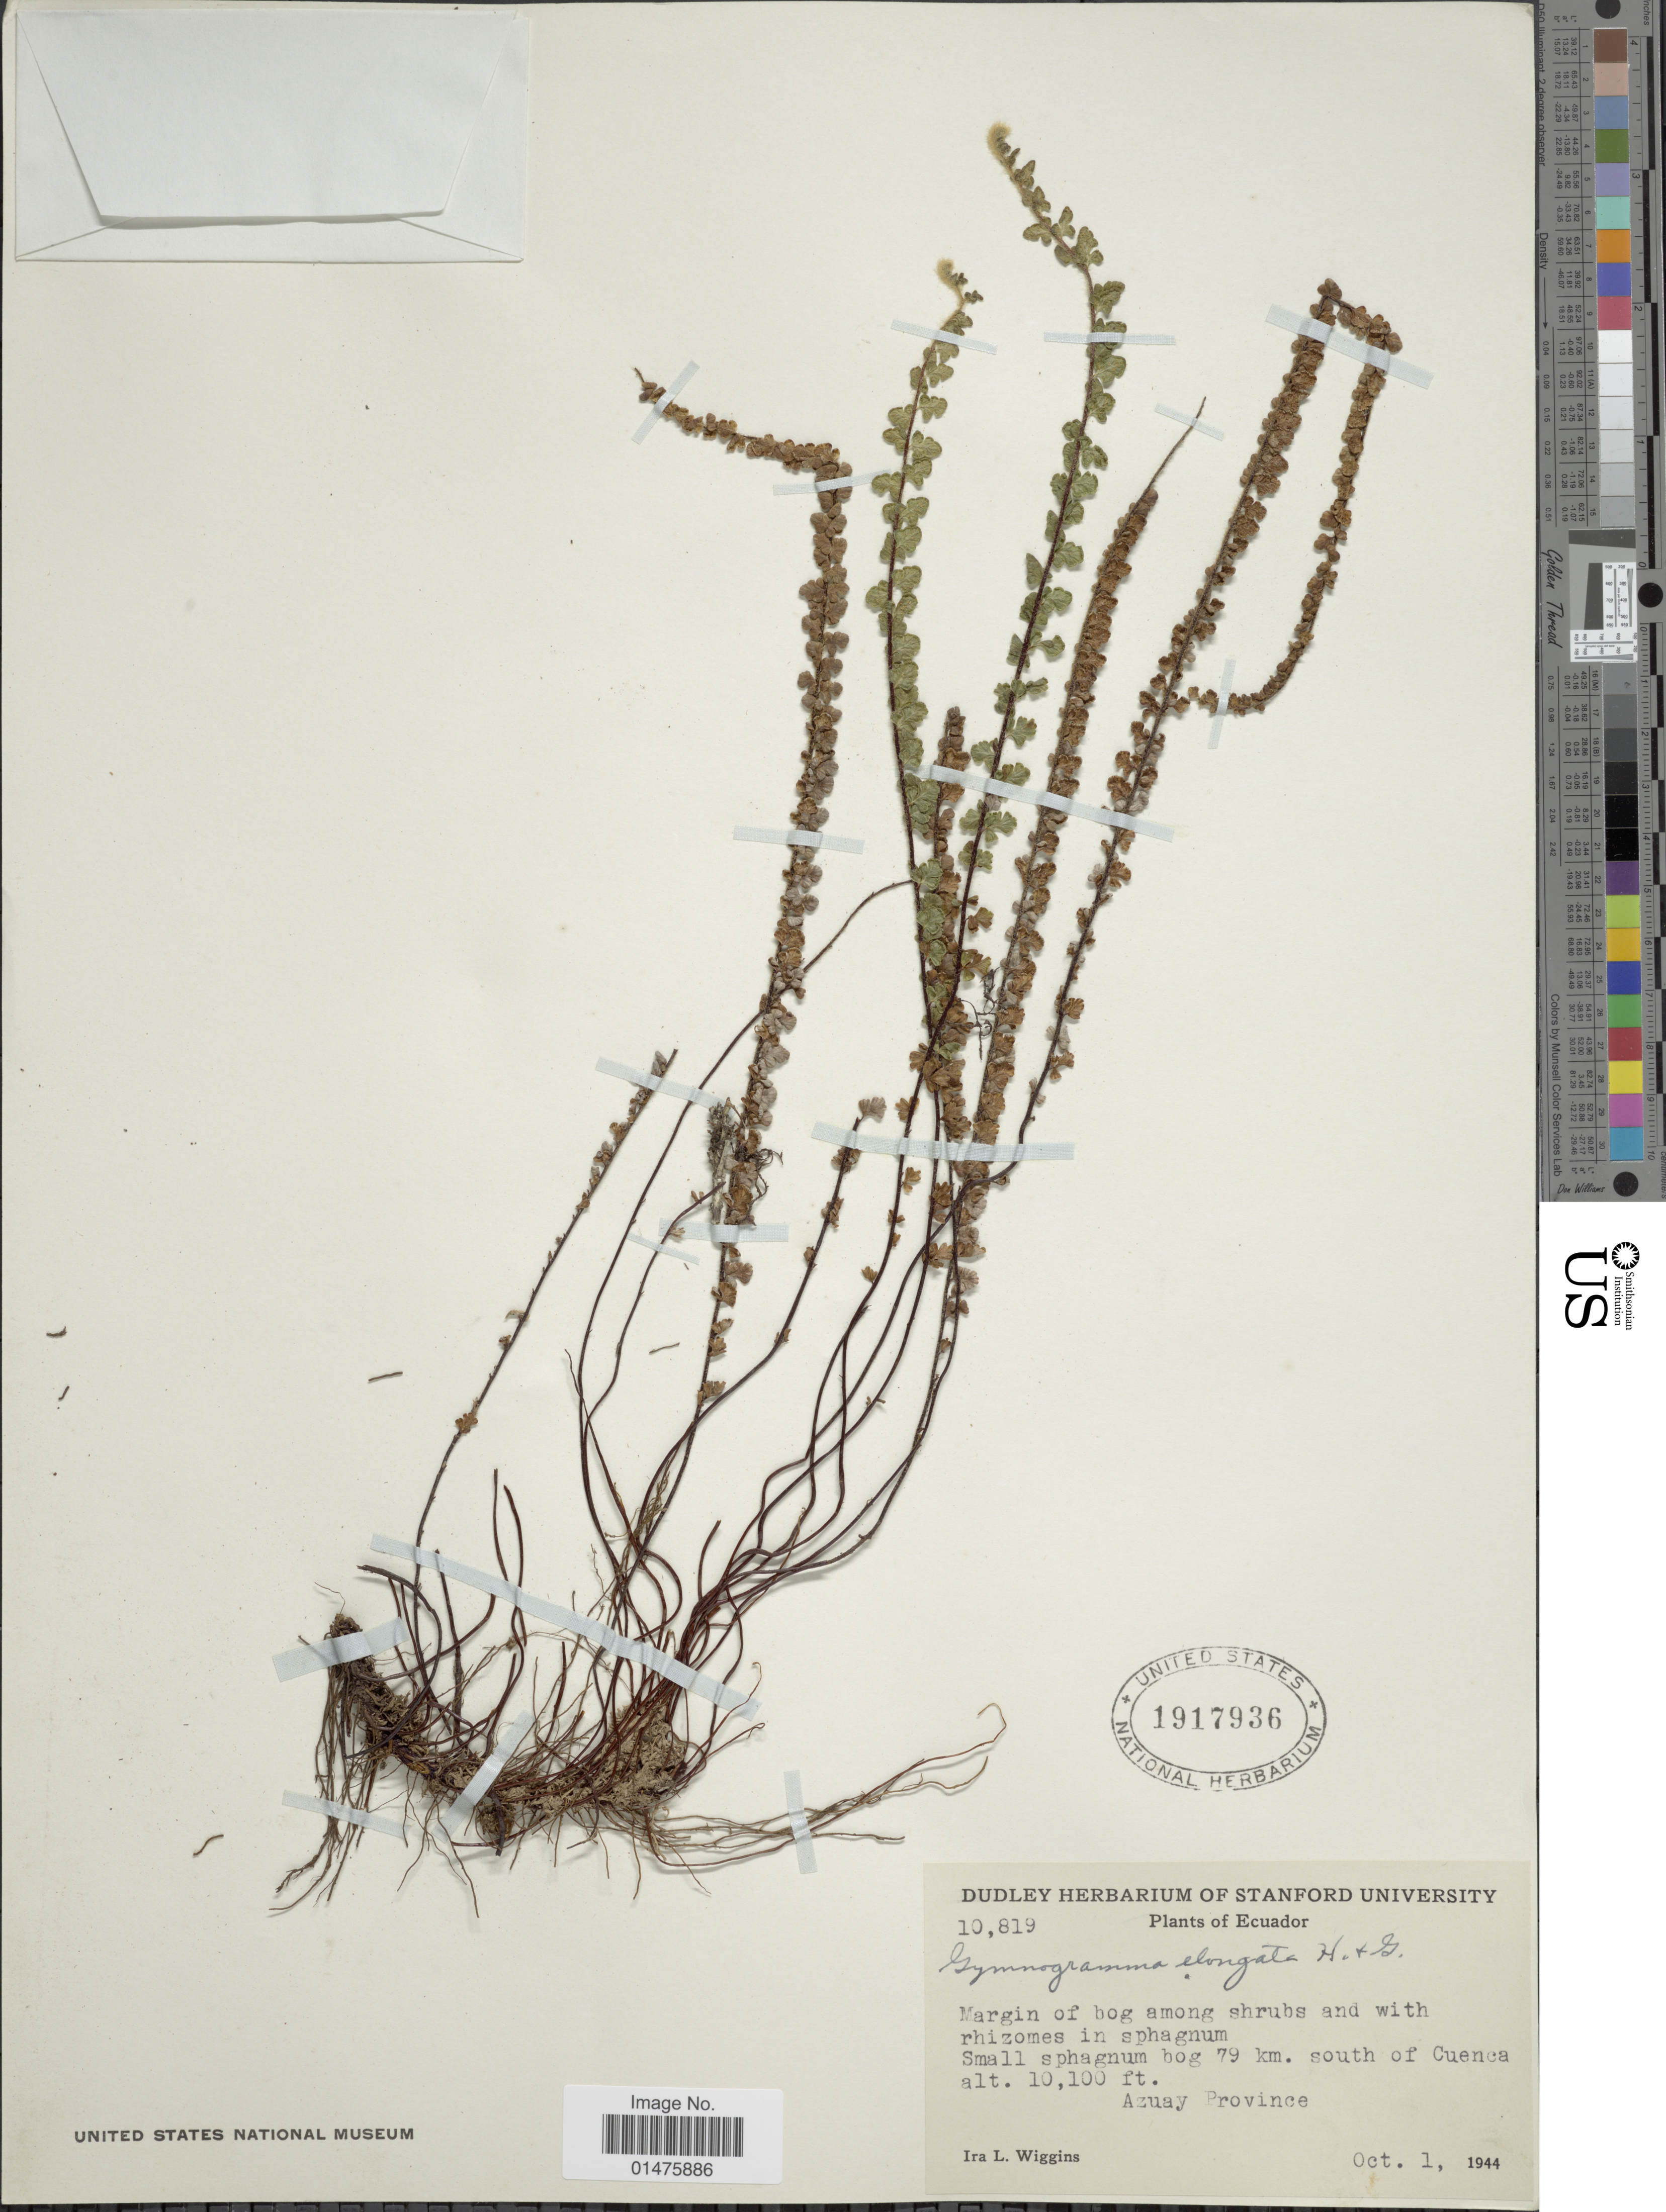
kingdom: Plantae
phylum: Tracheophyta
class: Polypodiopsida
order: Polypodiales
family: Pteridaceae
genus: Jamesonia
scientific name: Jamesonia cheilanthoides x J. jamesonia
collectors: I. L. Wiggins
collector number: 10819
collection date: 1944-10-01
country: Ecuador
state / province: Azuay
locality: Small sphagnum bog 79 km. south Cuenca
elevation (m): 3078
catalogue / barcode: US 1917936